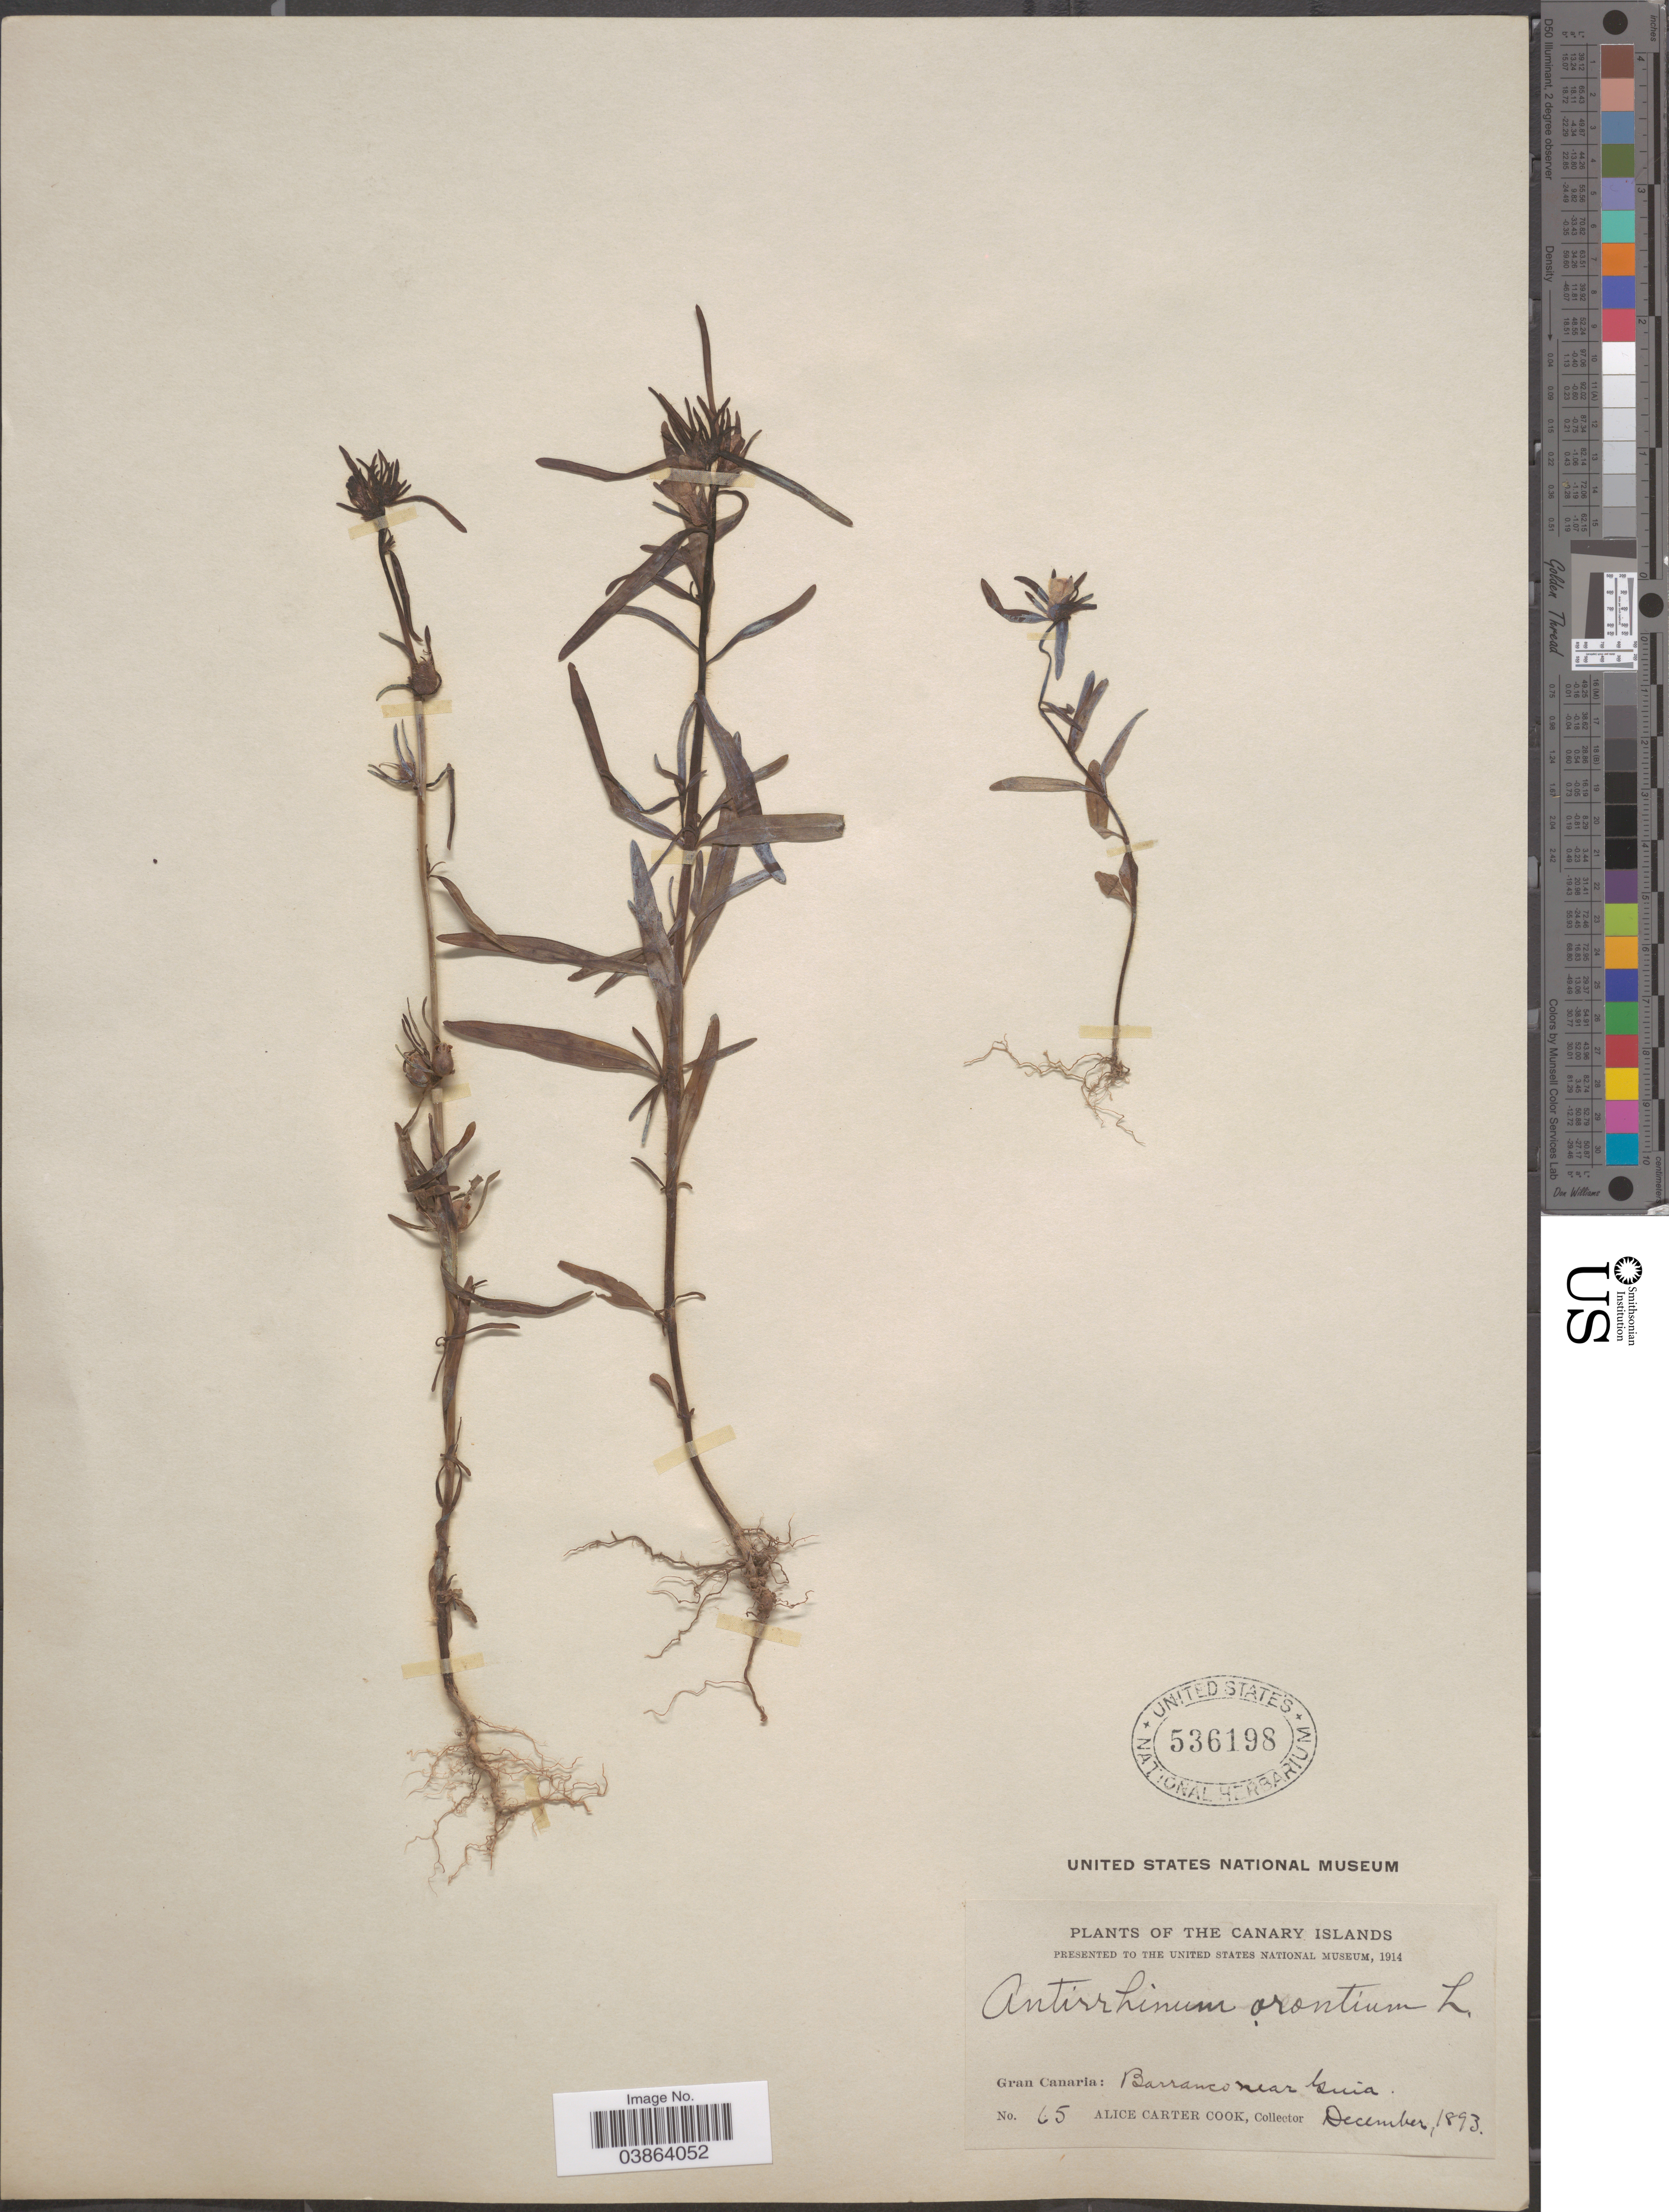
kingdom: Plantae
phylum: Tracheophyta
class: Magnoliopsida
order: Lamiales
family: Plantaginaceae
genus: Antirrhinum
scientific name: Antirrhinum orontium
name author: L.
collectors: Alice C. Cook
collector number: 65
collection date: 1893-12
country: Spain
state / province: Canarias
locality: The Canary Islands. Gran Canaria: Barranco near Guia.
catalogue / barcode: US 536198